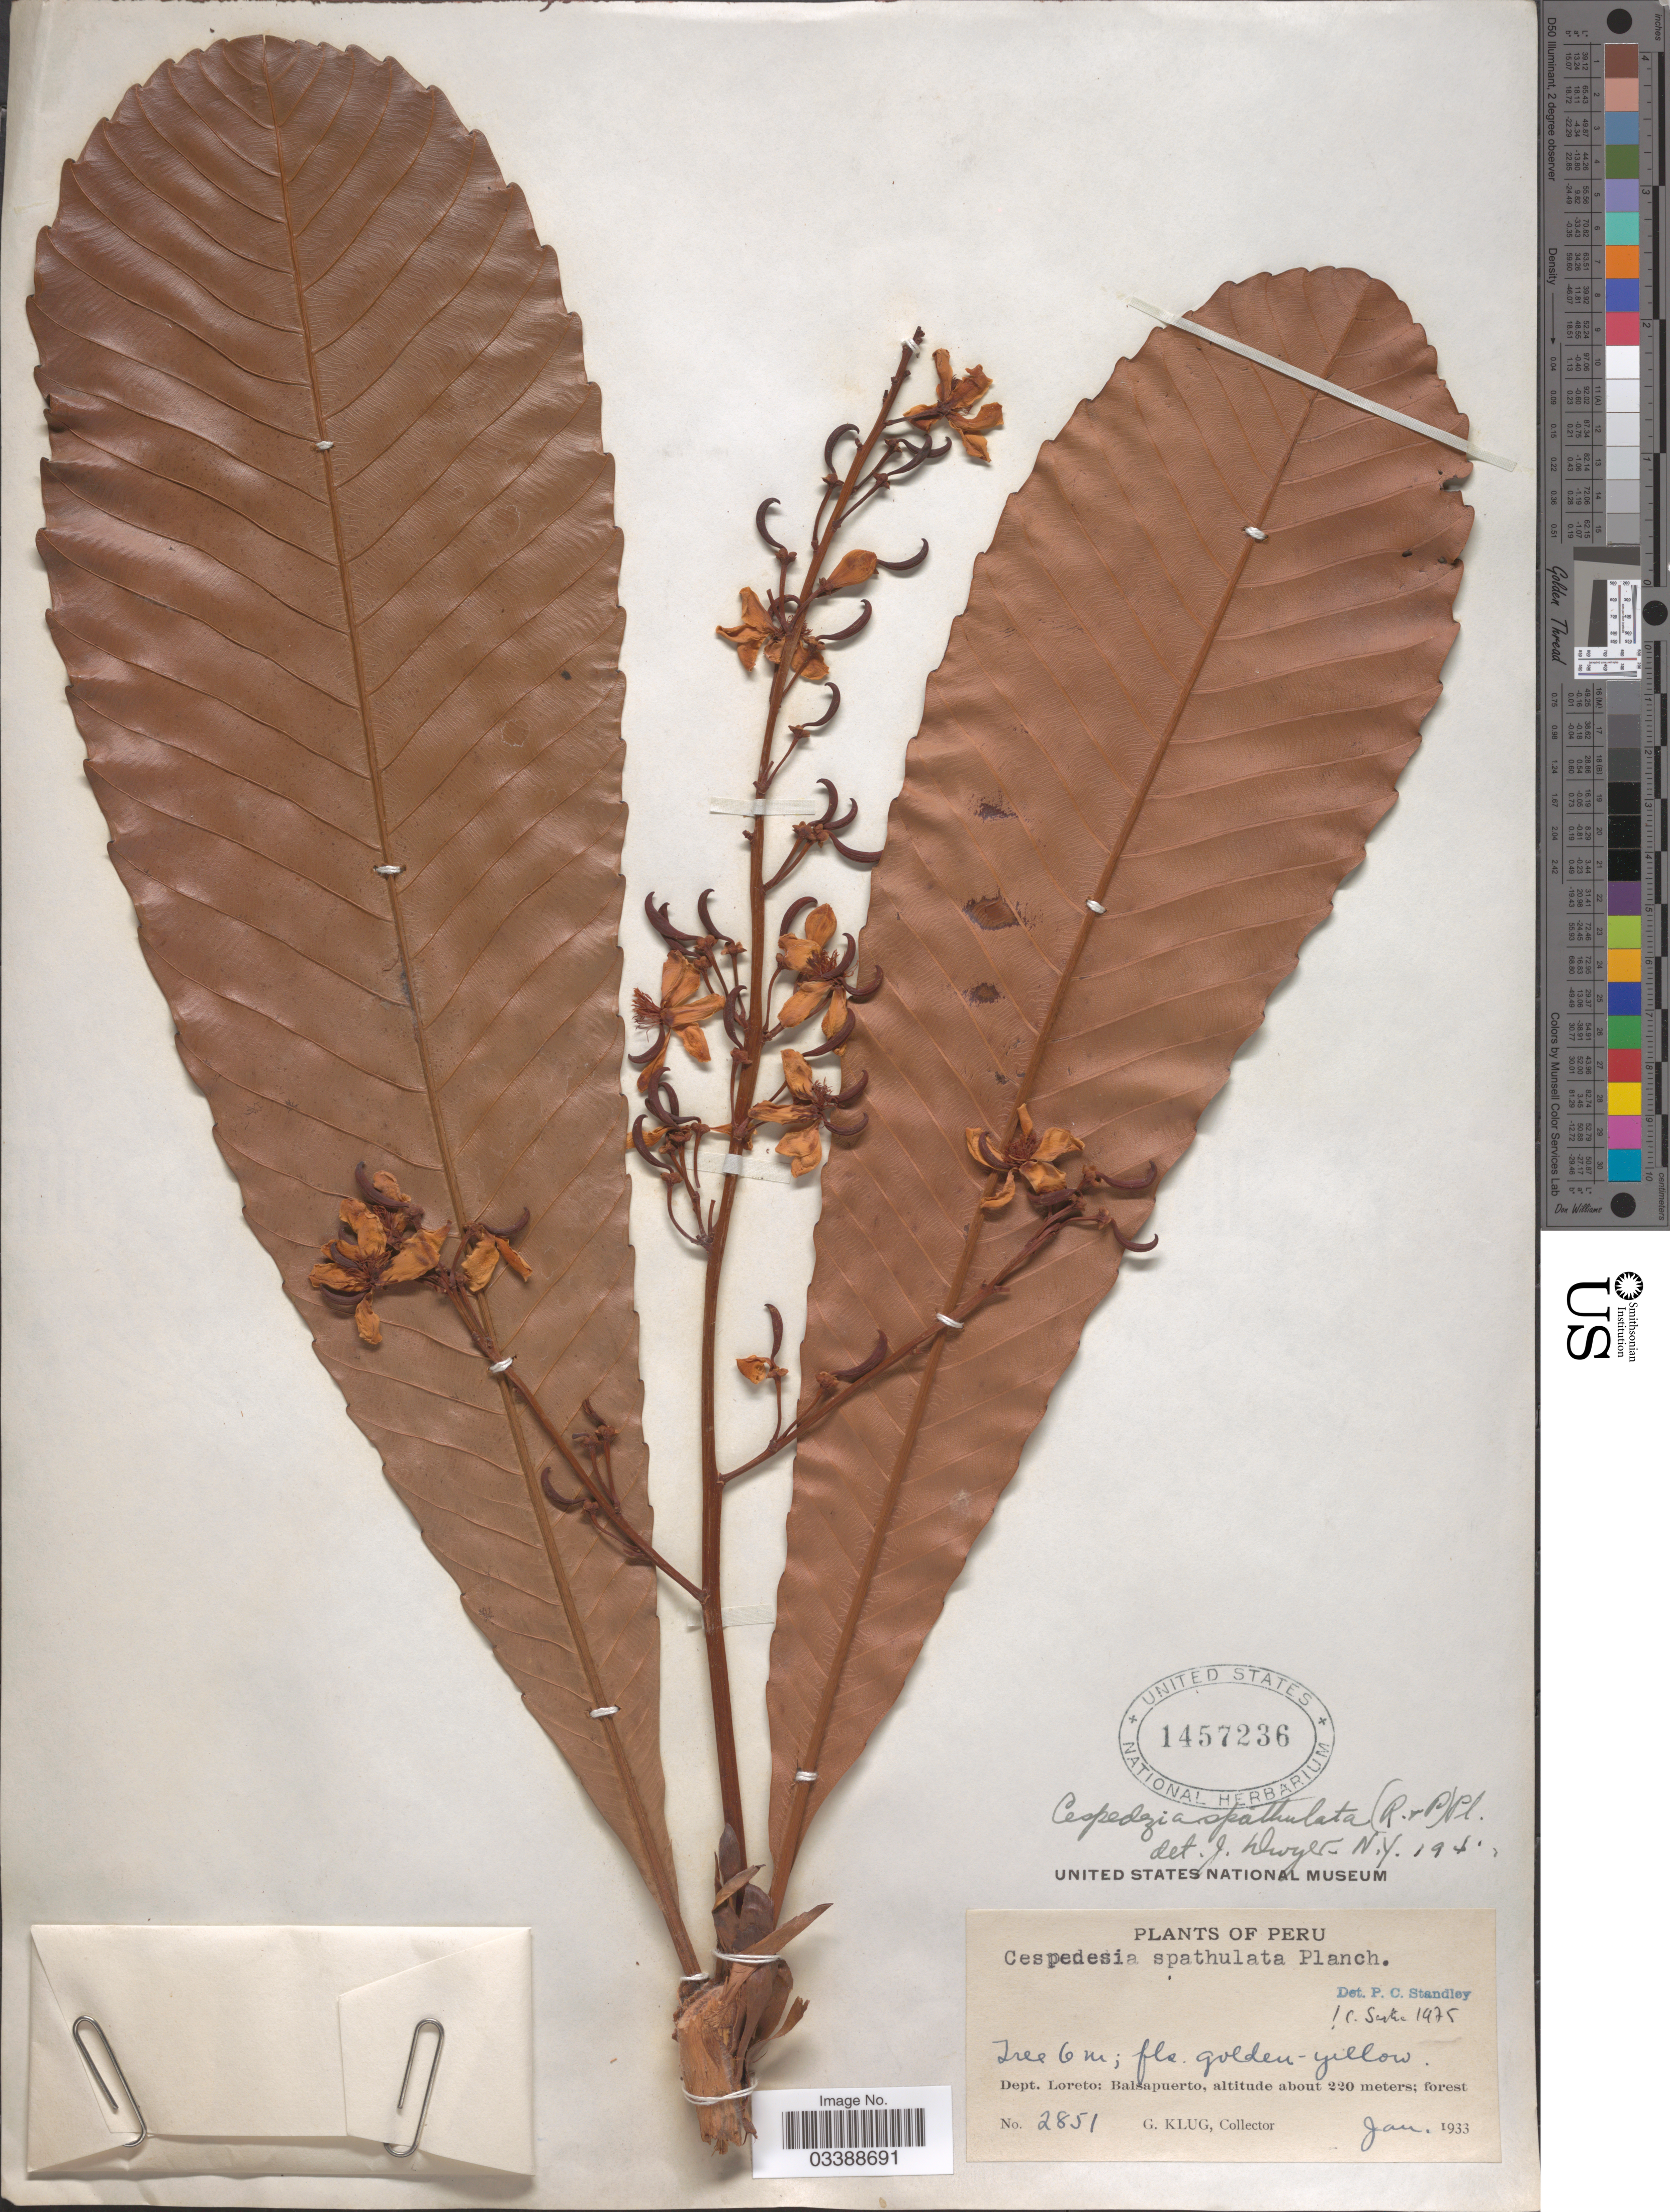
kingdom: Plantae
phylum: Tracheophyta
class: Magnoliopsida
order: Malpighiales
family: Ochnaceae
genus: Cespedesia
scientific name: Cespedesia spathulata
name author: (Ruiz & Pav.) Planch.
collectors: G. Klug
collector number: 2851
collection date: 1933-01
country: Peru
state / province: Loreto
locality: Dept. Loreto: Balsapuerto.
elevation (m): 220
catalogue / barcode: US 1457236